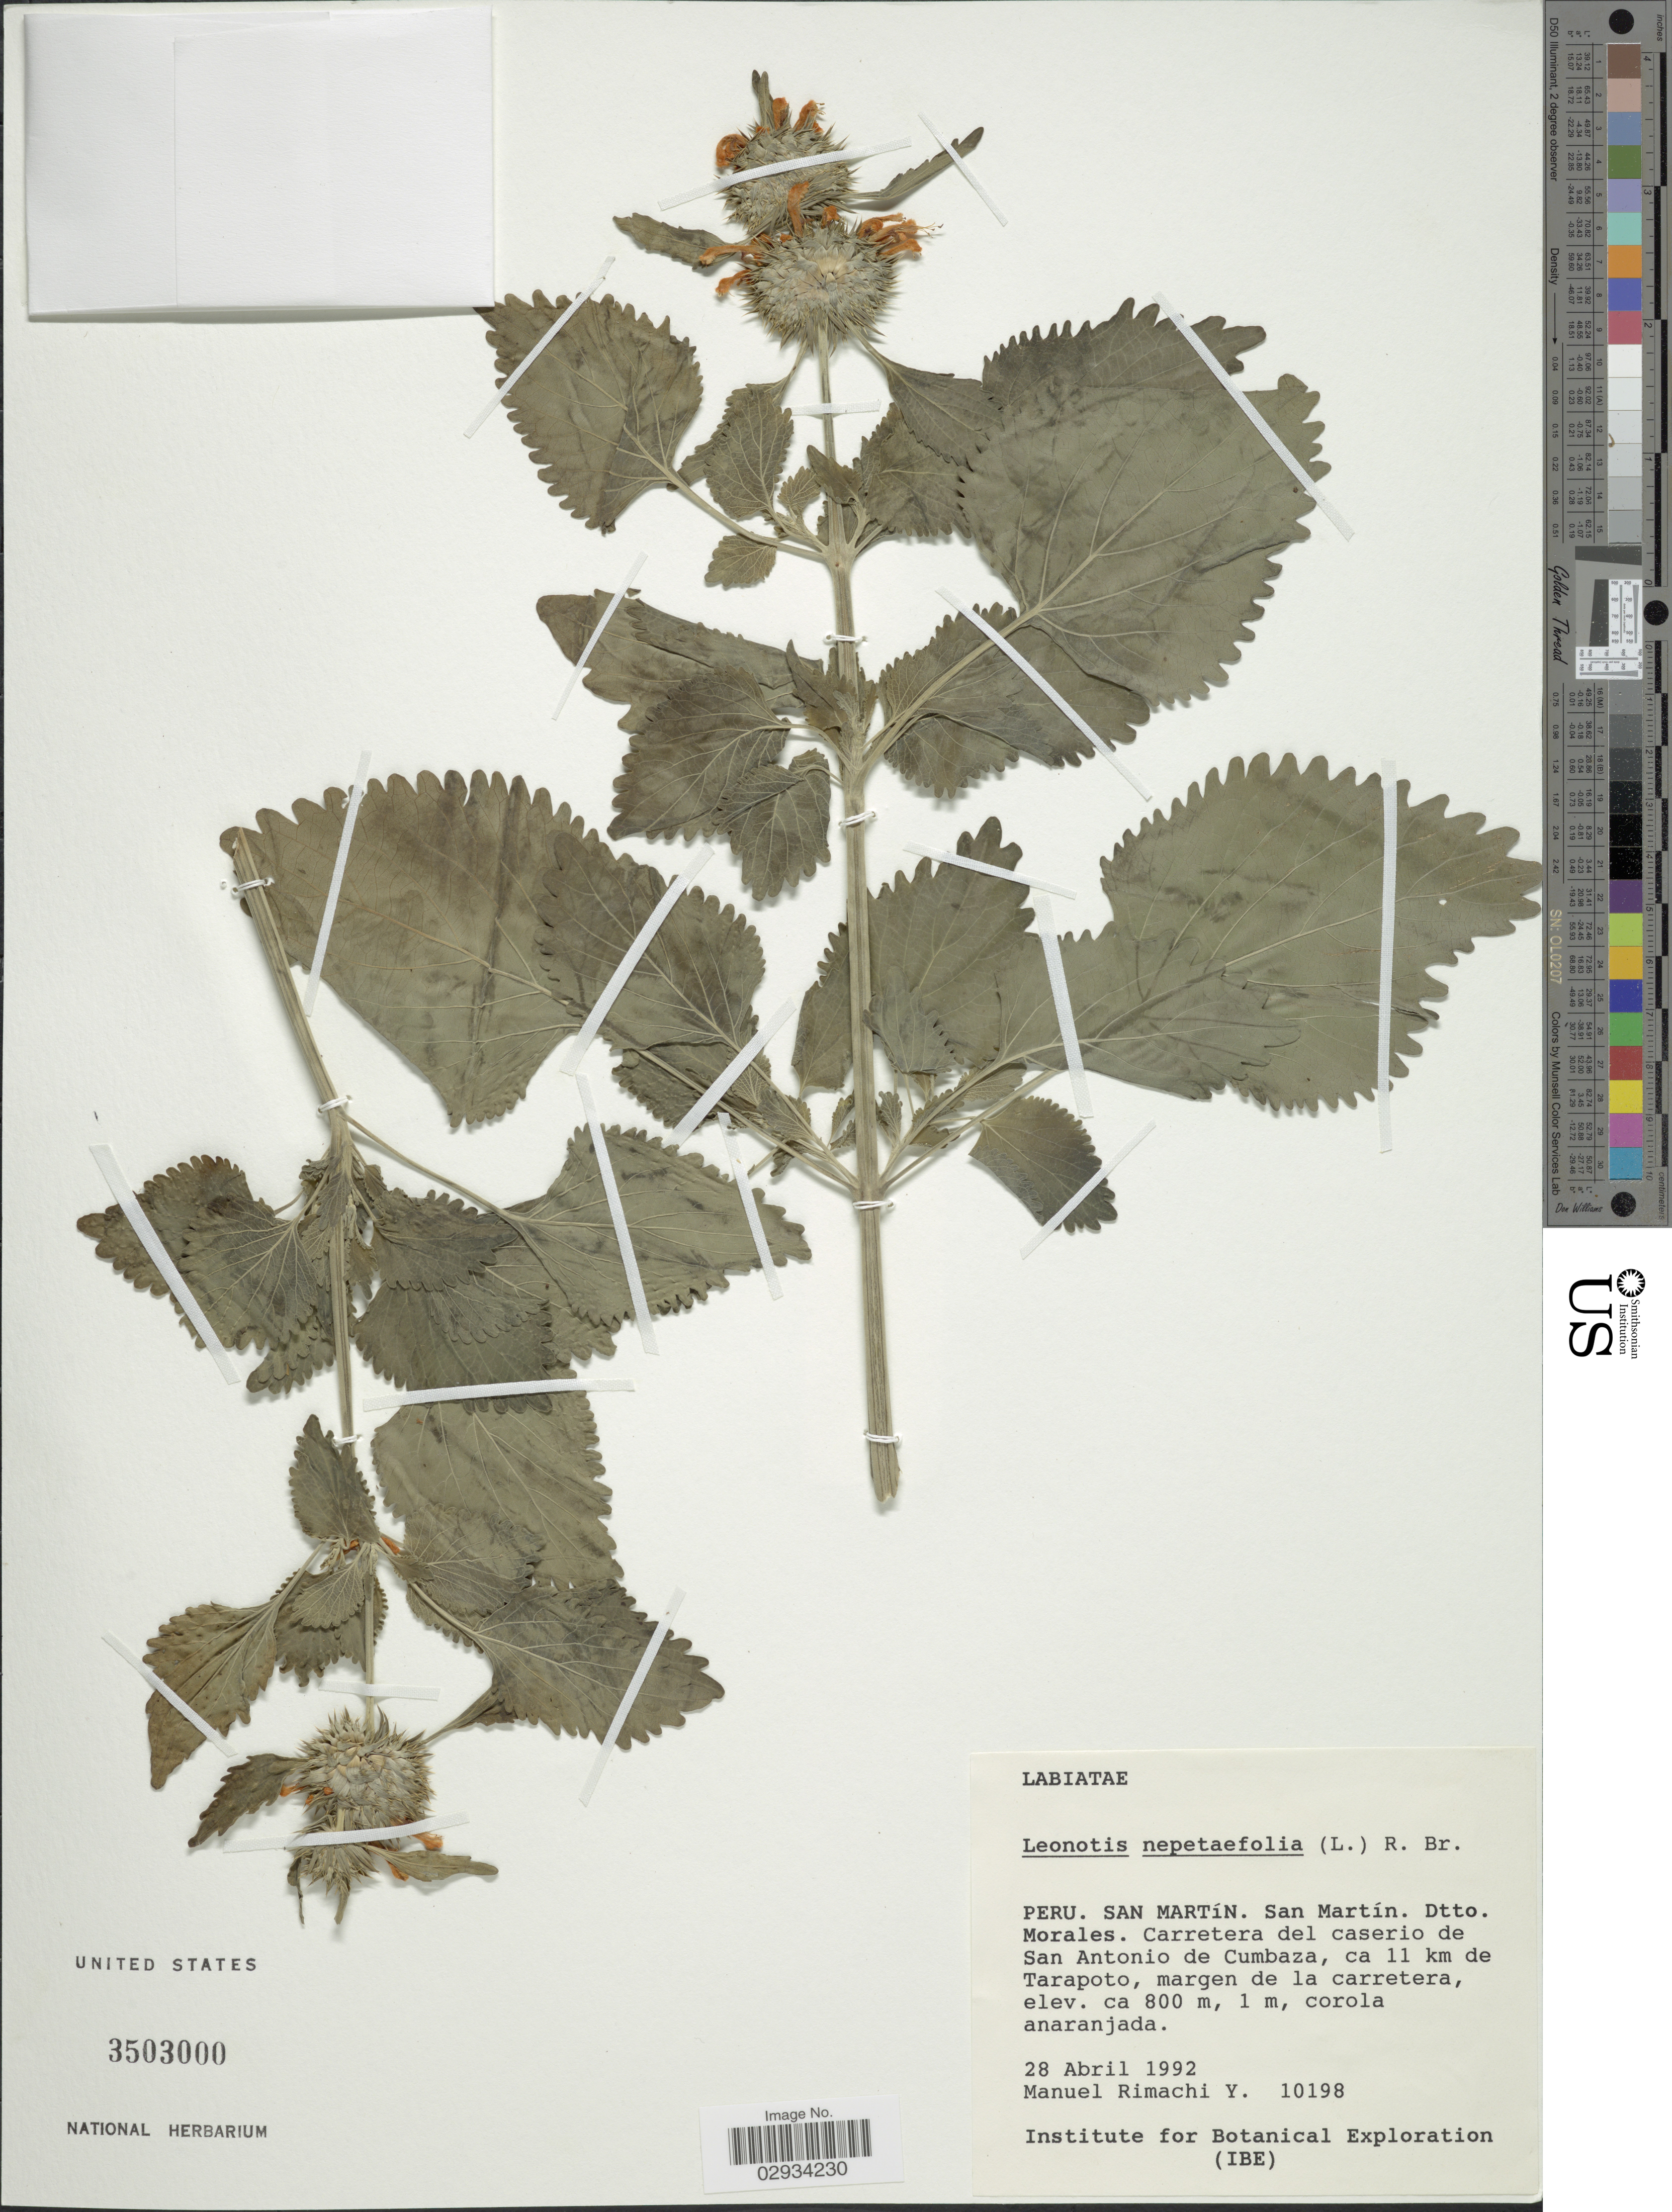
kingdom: Plantae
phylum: Tracheophyta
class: Magnoliopsida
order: Lamiales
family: Lamiaceae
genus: Leonotis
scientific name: Leonotis nepetifolia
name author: (L.) R. Br.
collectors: M. Rimachi Y.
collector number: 10198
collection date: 1992-04-28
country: Peru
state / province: San Martín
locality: San Martín. Dtto. Morales. Carretera del caserio de San Antonio de Cumbaza, ca 11 km de Tarapoto, margen de la carretera.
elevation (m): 800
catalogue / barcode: US 3503000